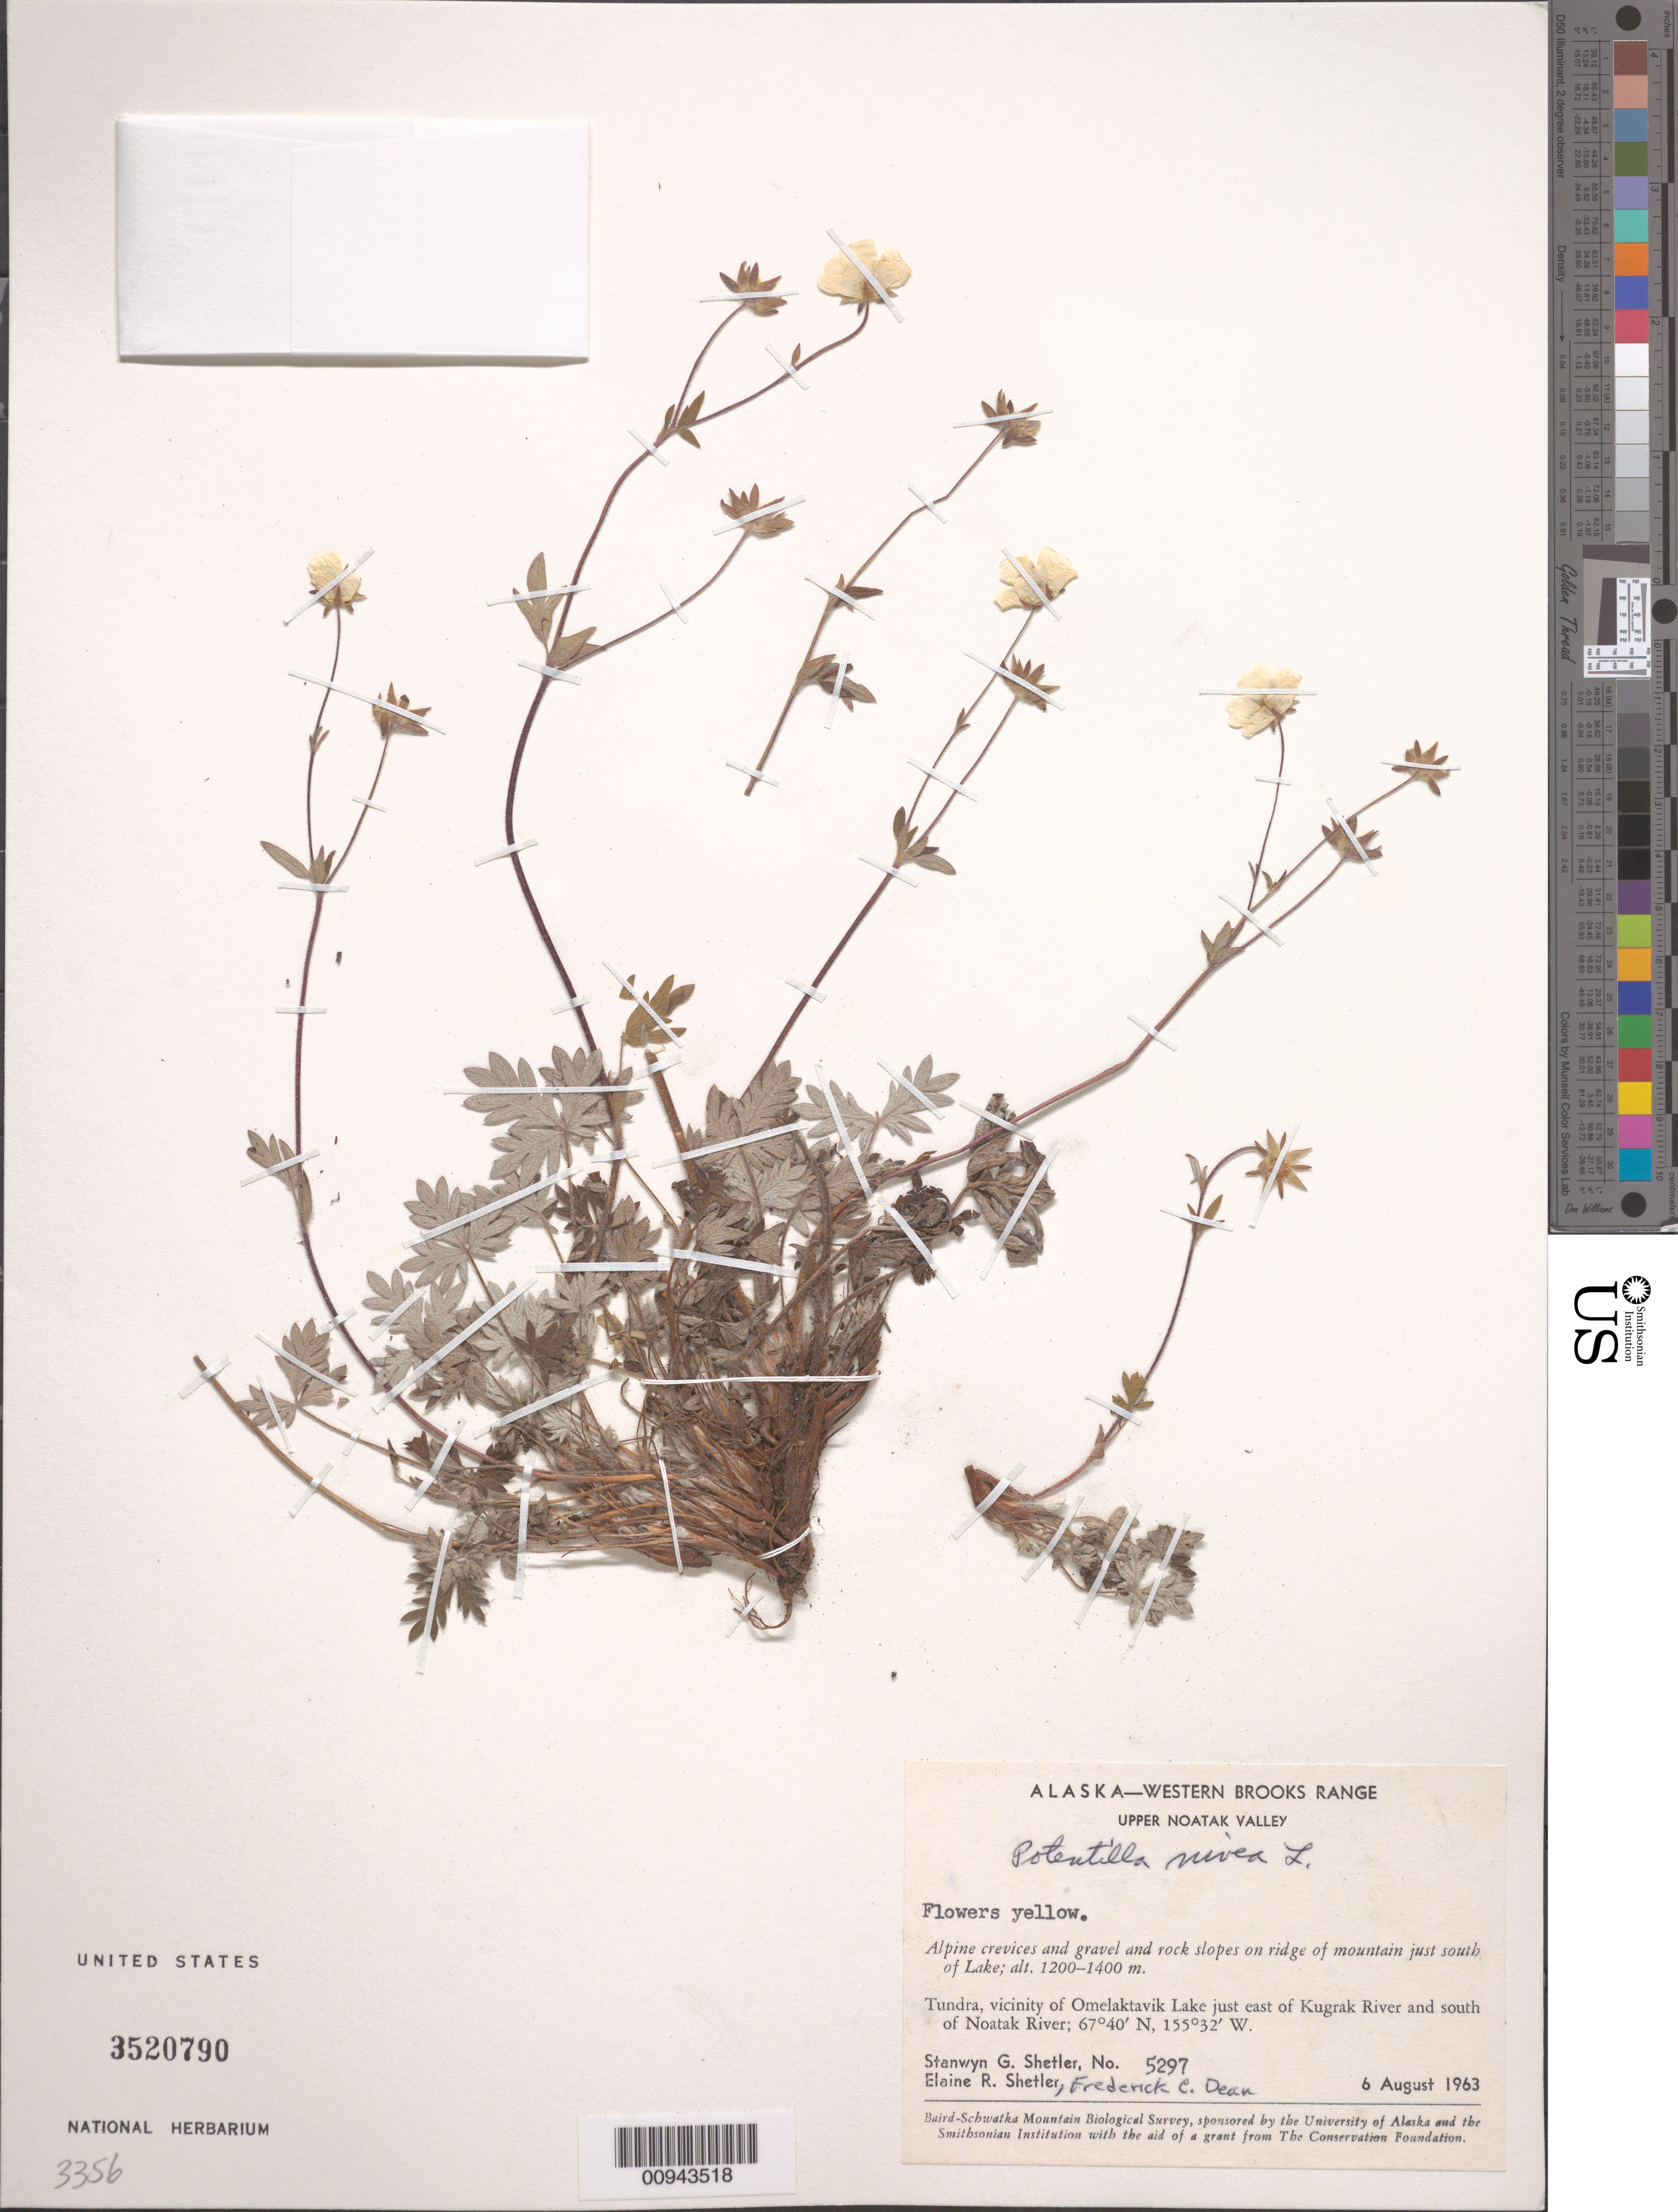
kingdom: Plantae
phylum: Tracheophyta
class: Magnoliopsida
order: Rosales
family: Rosaceae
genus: Potentilla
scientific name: Potentilla nivea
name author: L.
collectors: S. Shetler, E. R. Shetler & F. C. Dean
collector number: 5297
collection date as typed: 06 Aug 1963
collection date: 1963-08-06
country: United States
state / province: Alaska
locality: Vicinity of Omelaktavik Lake just east of Kugrak River and south of Noatak River. Western Brooks Range, Upper Noatak Valley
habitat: Tundra. Alpine crevices and gravel and rock slopes on ridge of mountain just south of Lake.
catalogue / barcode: US 3520790